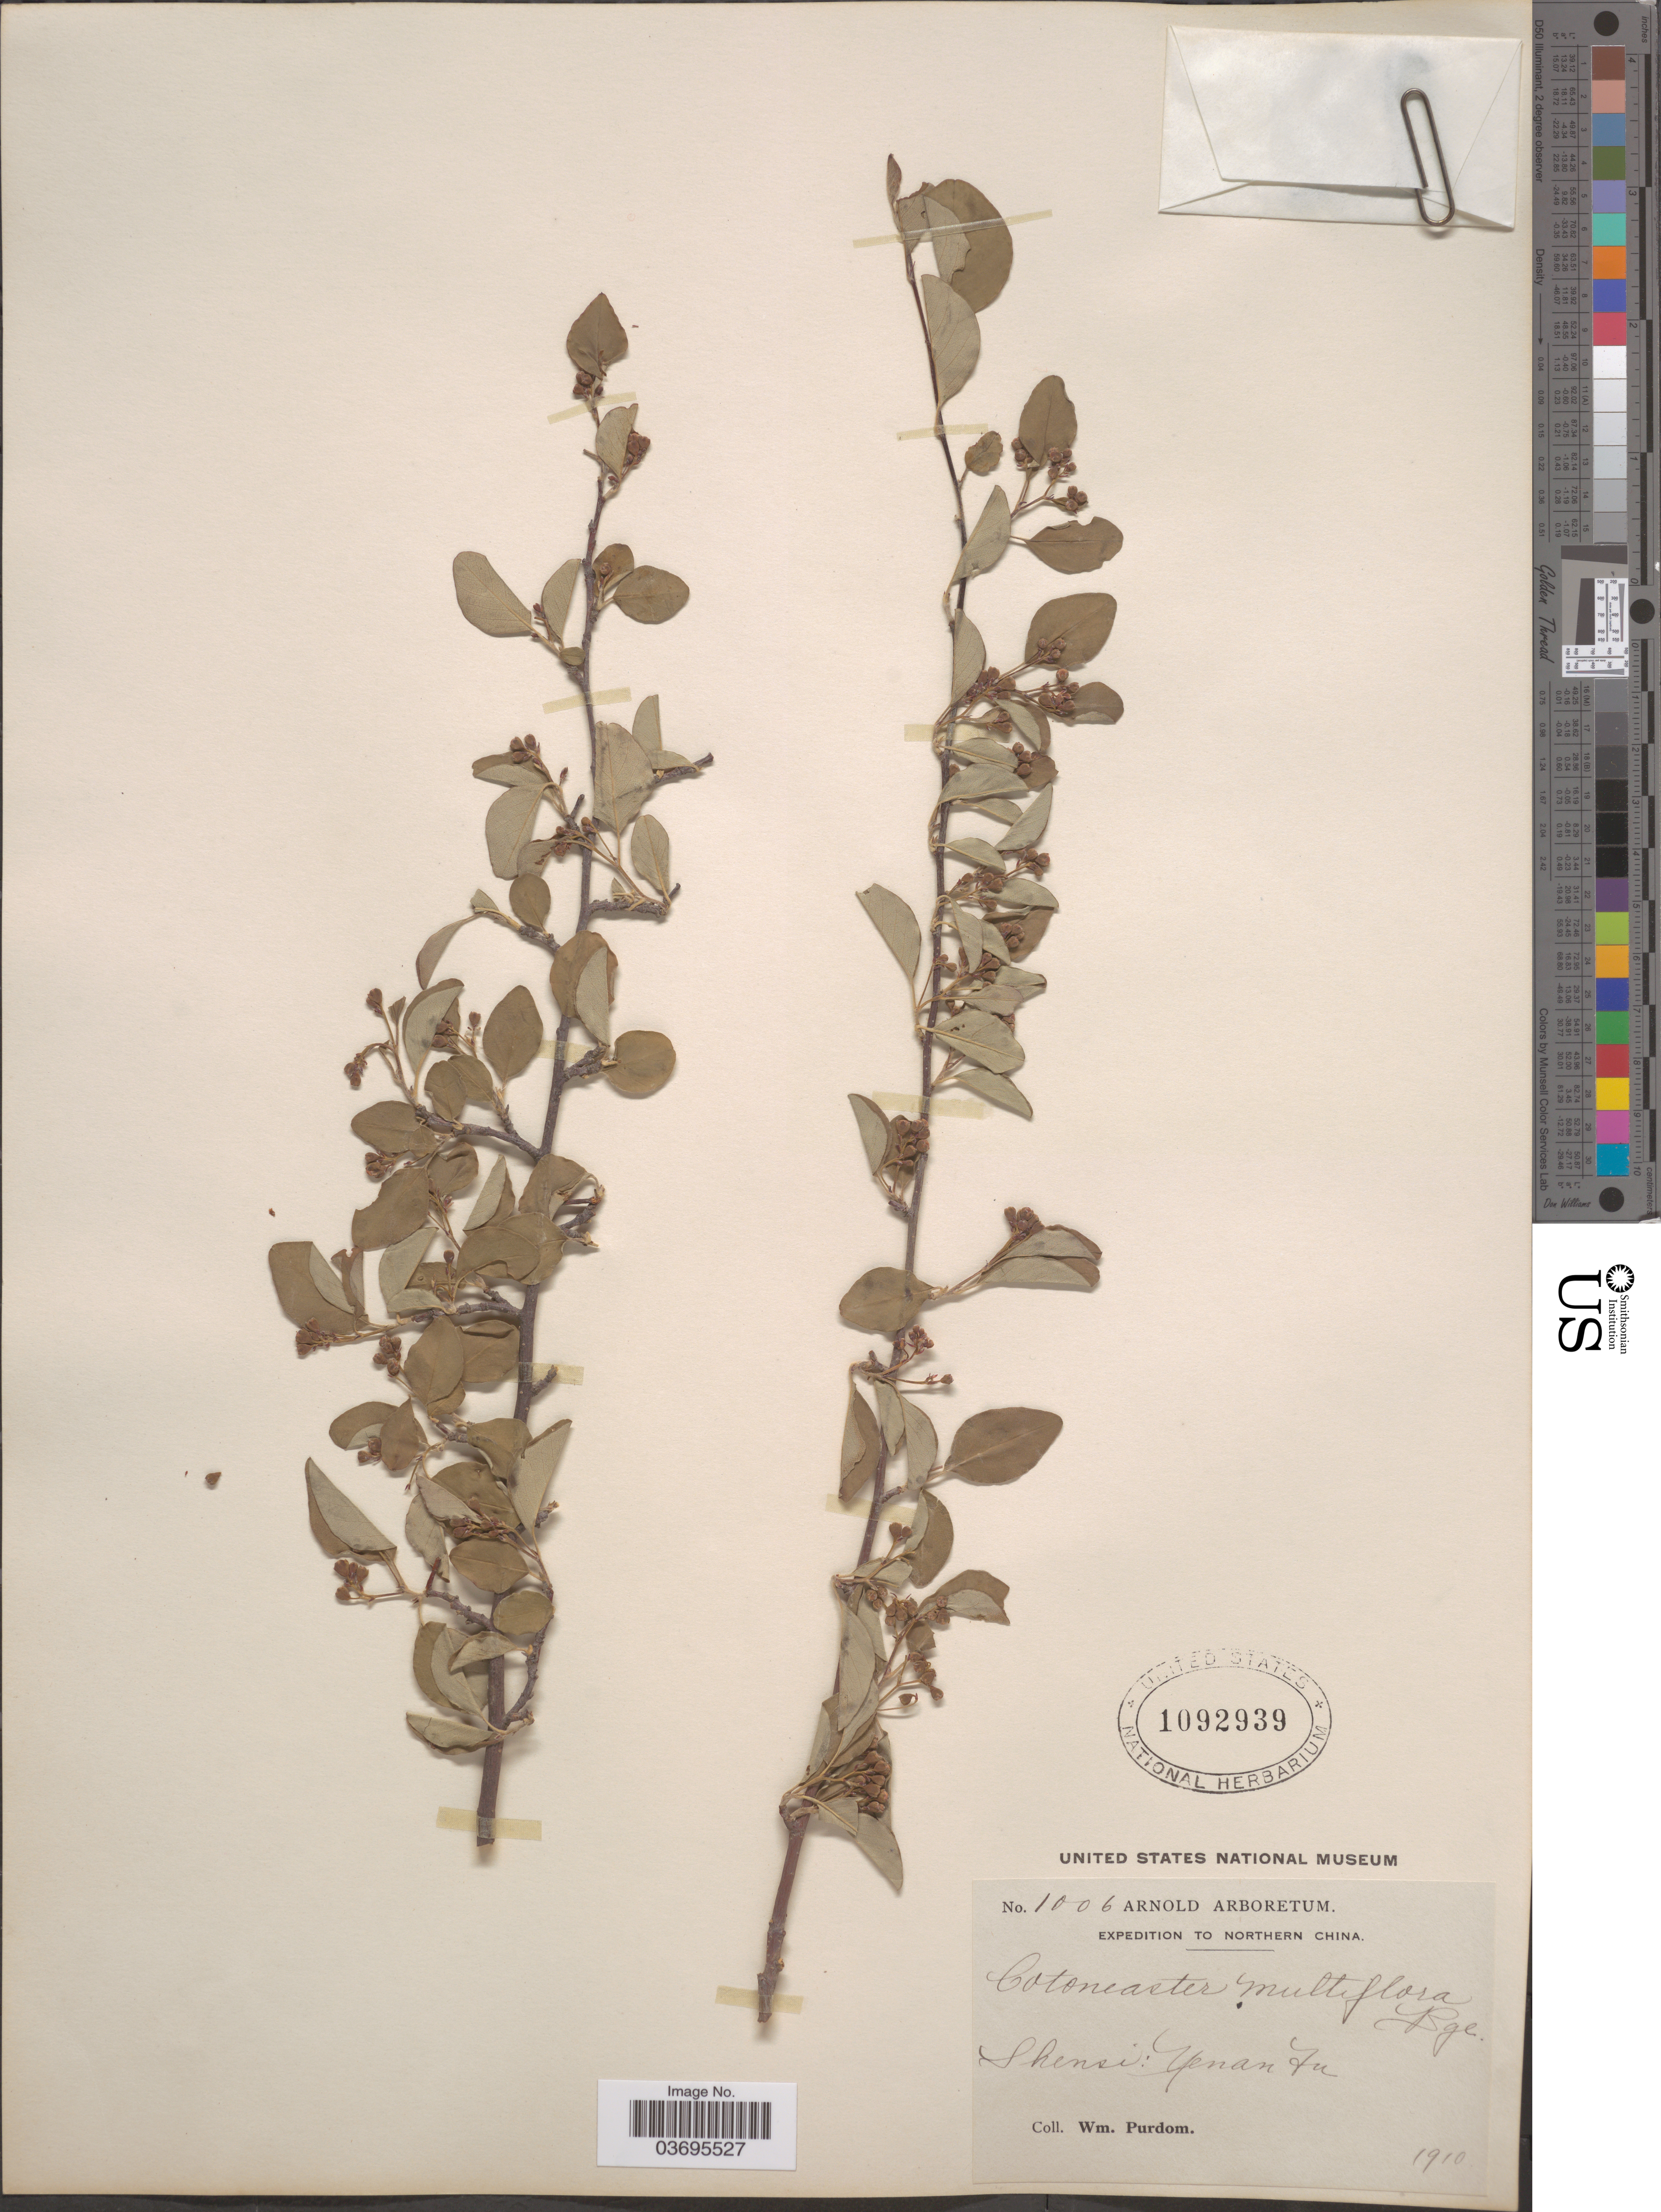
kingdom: Plantae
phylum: Tracheophyta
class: Magnoliopsida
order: Rosales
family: Rosaceae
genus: Cotoneaster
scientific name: Cotoneaster multiflora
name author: Bunge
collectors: W. Purdom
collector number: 1006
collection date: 1910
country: China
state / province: Shaanxi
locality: Northern China. Shensi: Yenan Fu.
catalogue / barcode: US 1092939